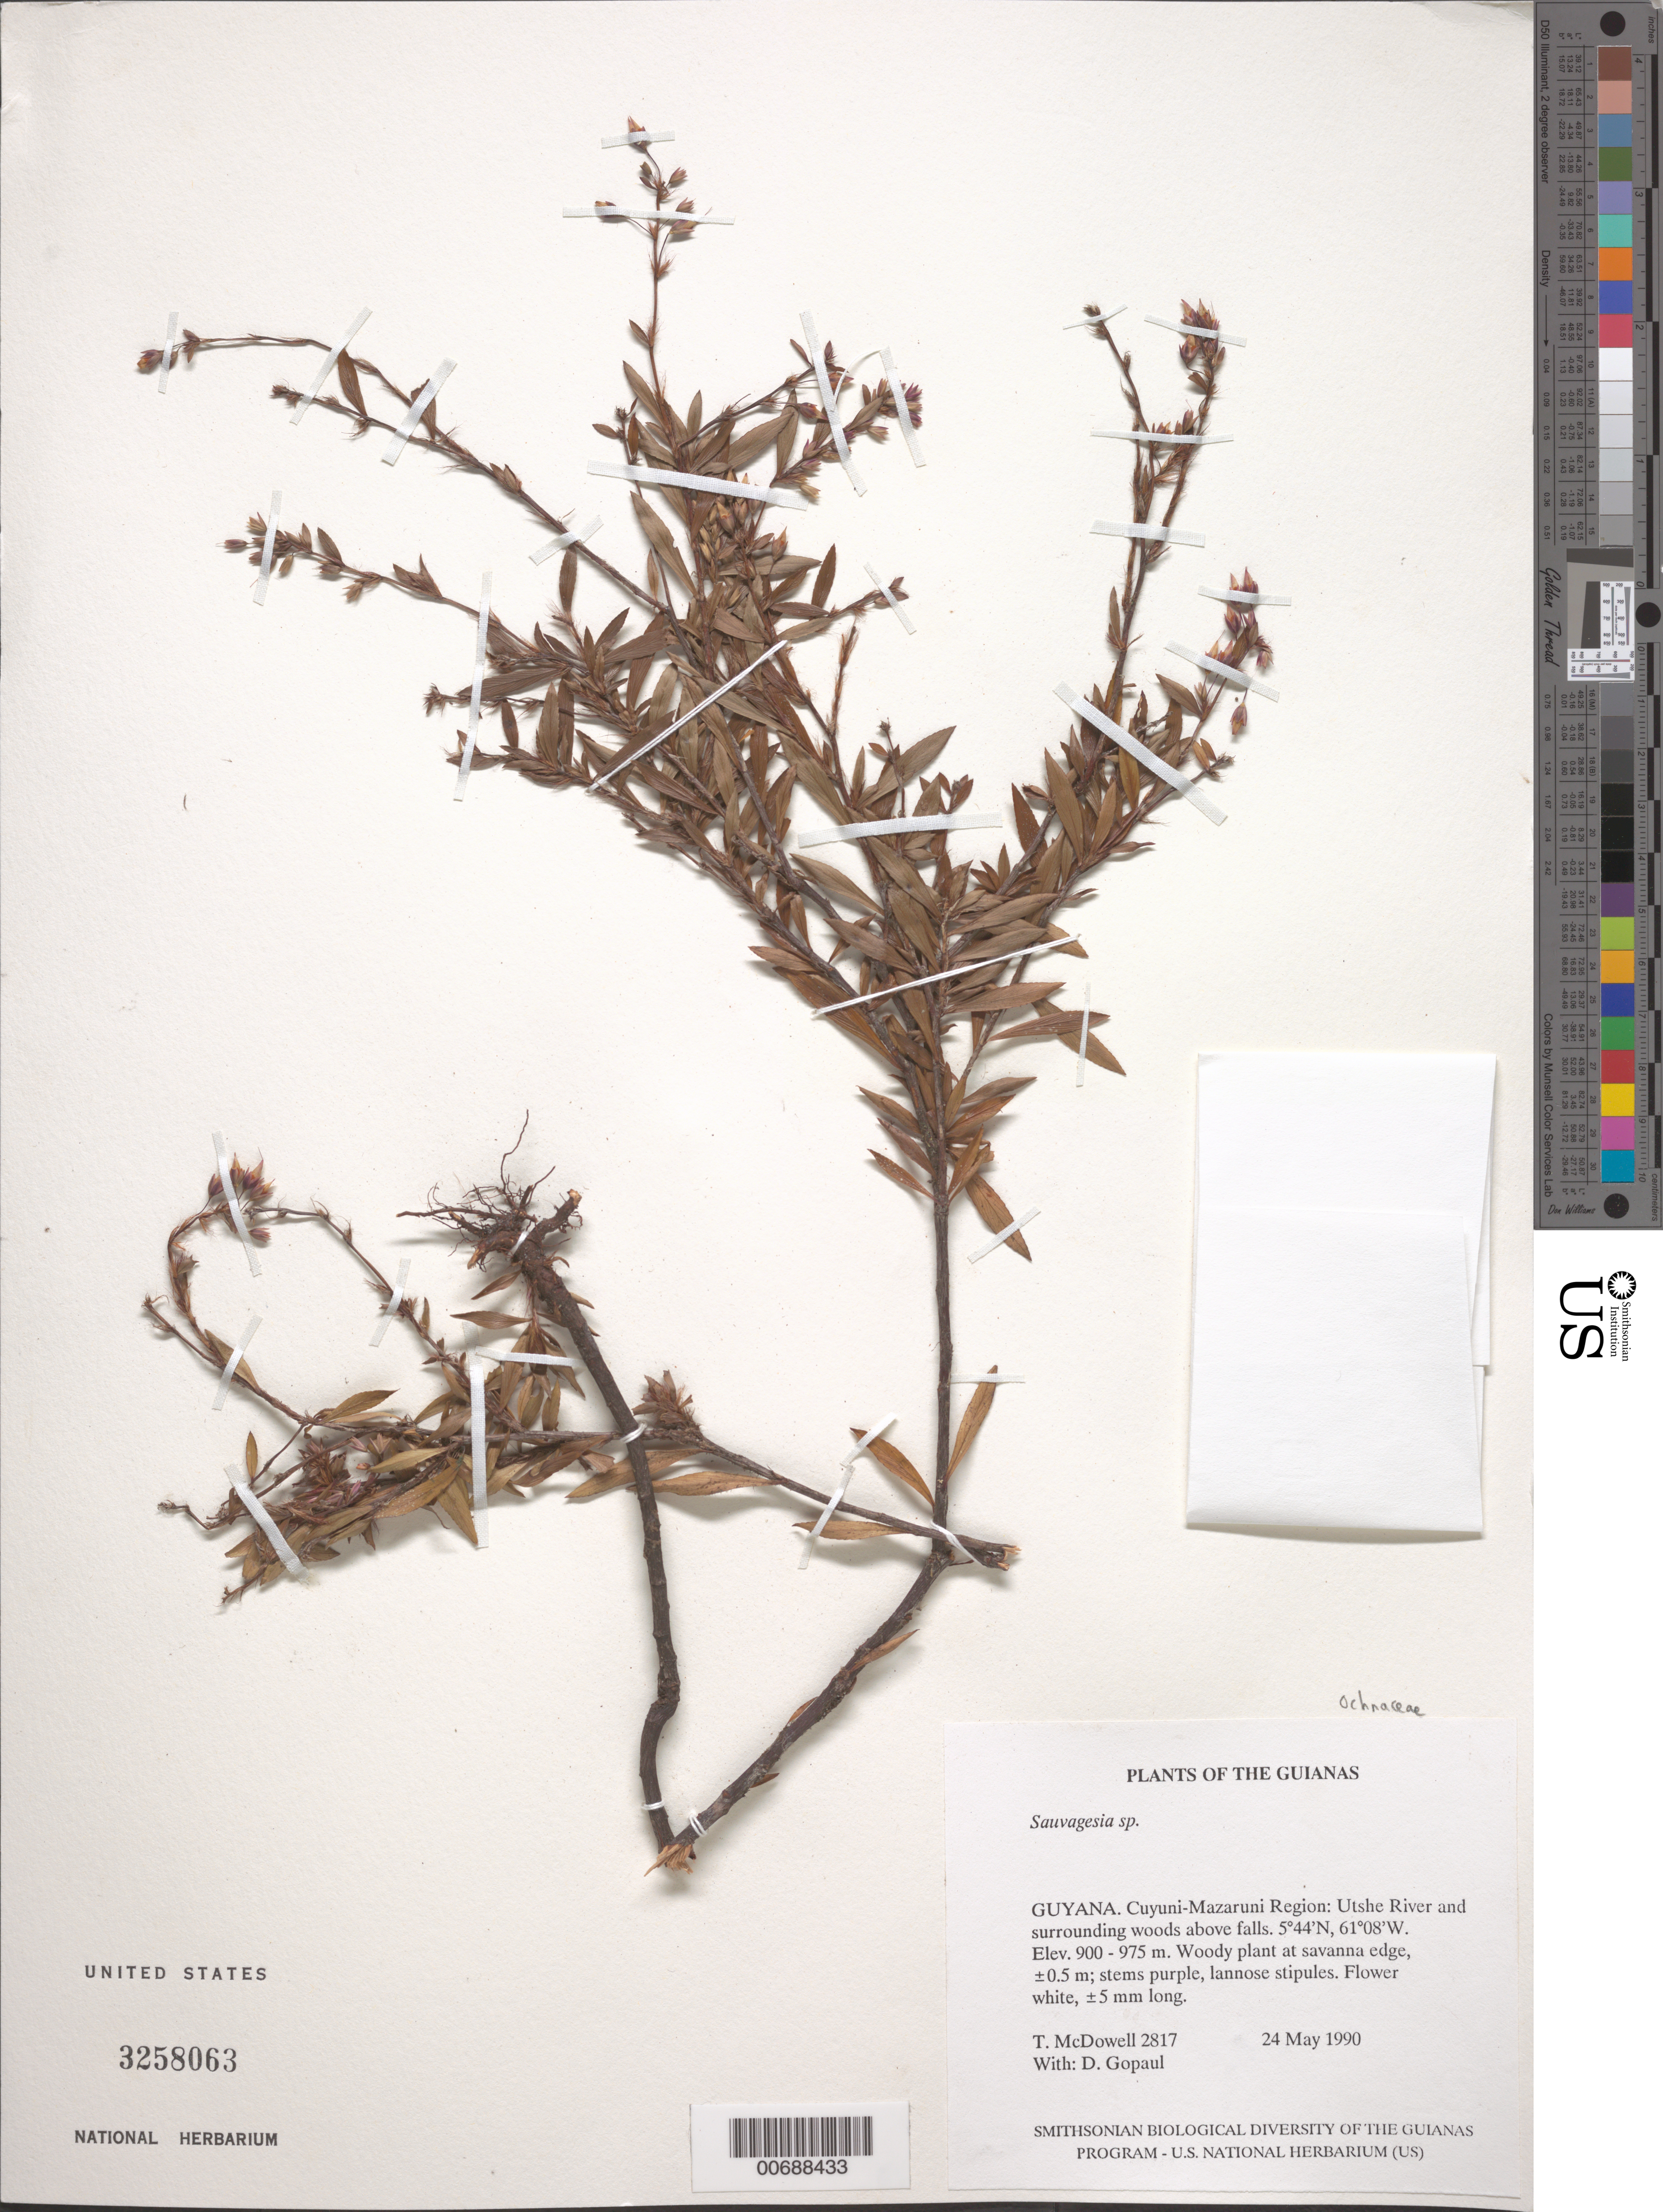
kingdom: Plantae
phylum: Tracheophyta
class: Magnoliopsida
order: Malpighiales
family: Ochnaceae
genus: Sauvagesia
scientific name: Sauvagesia sp.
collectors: T. McDowell & D. Gopaul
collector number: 2817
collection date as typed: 24 May 1990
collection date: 1990-05-24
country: Guyana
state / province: Cuyuni-Mazaruni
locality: Utshi River and Falls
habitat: Along river and surrounding woods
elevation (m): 900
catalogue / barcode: US 3258063